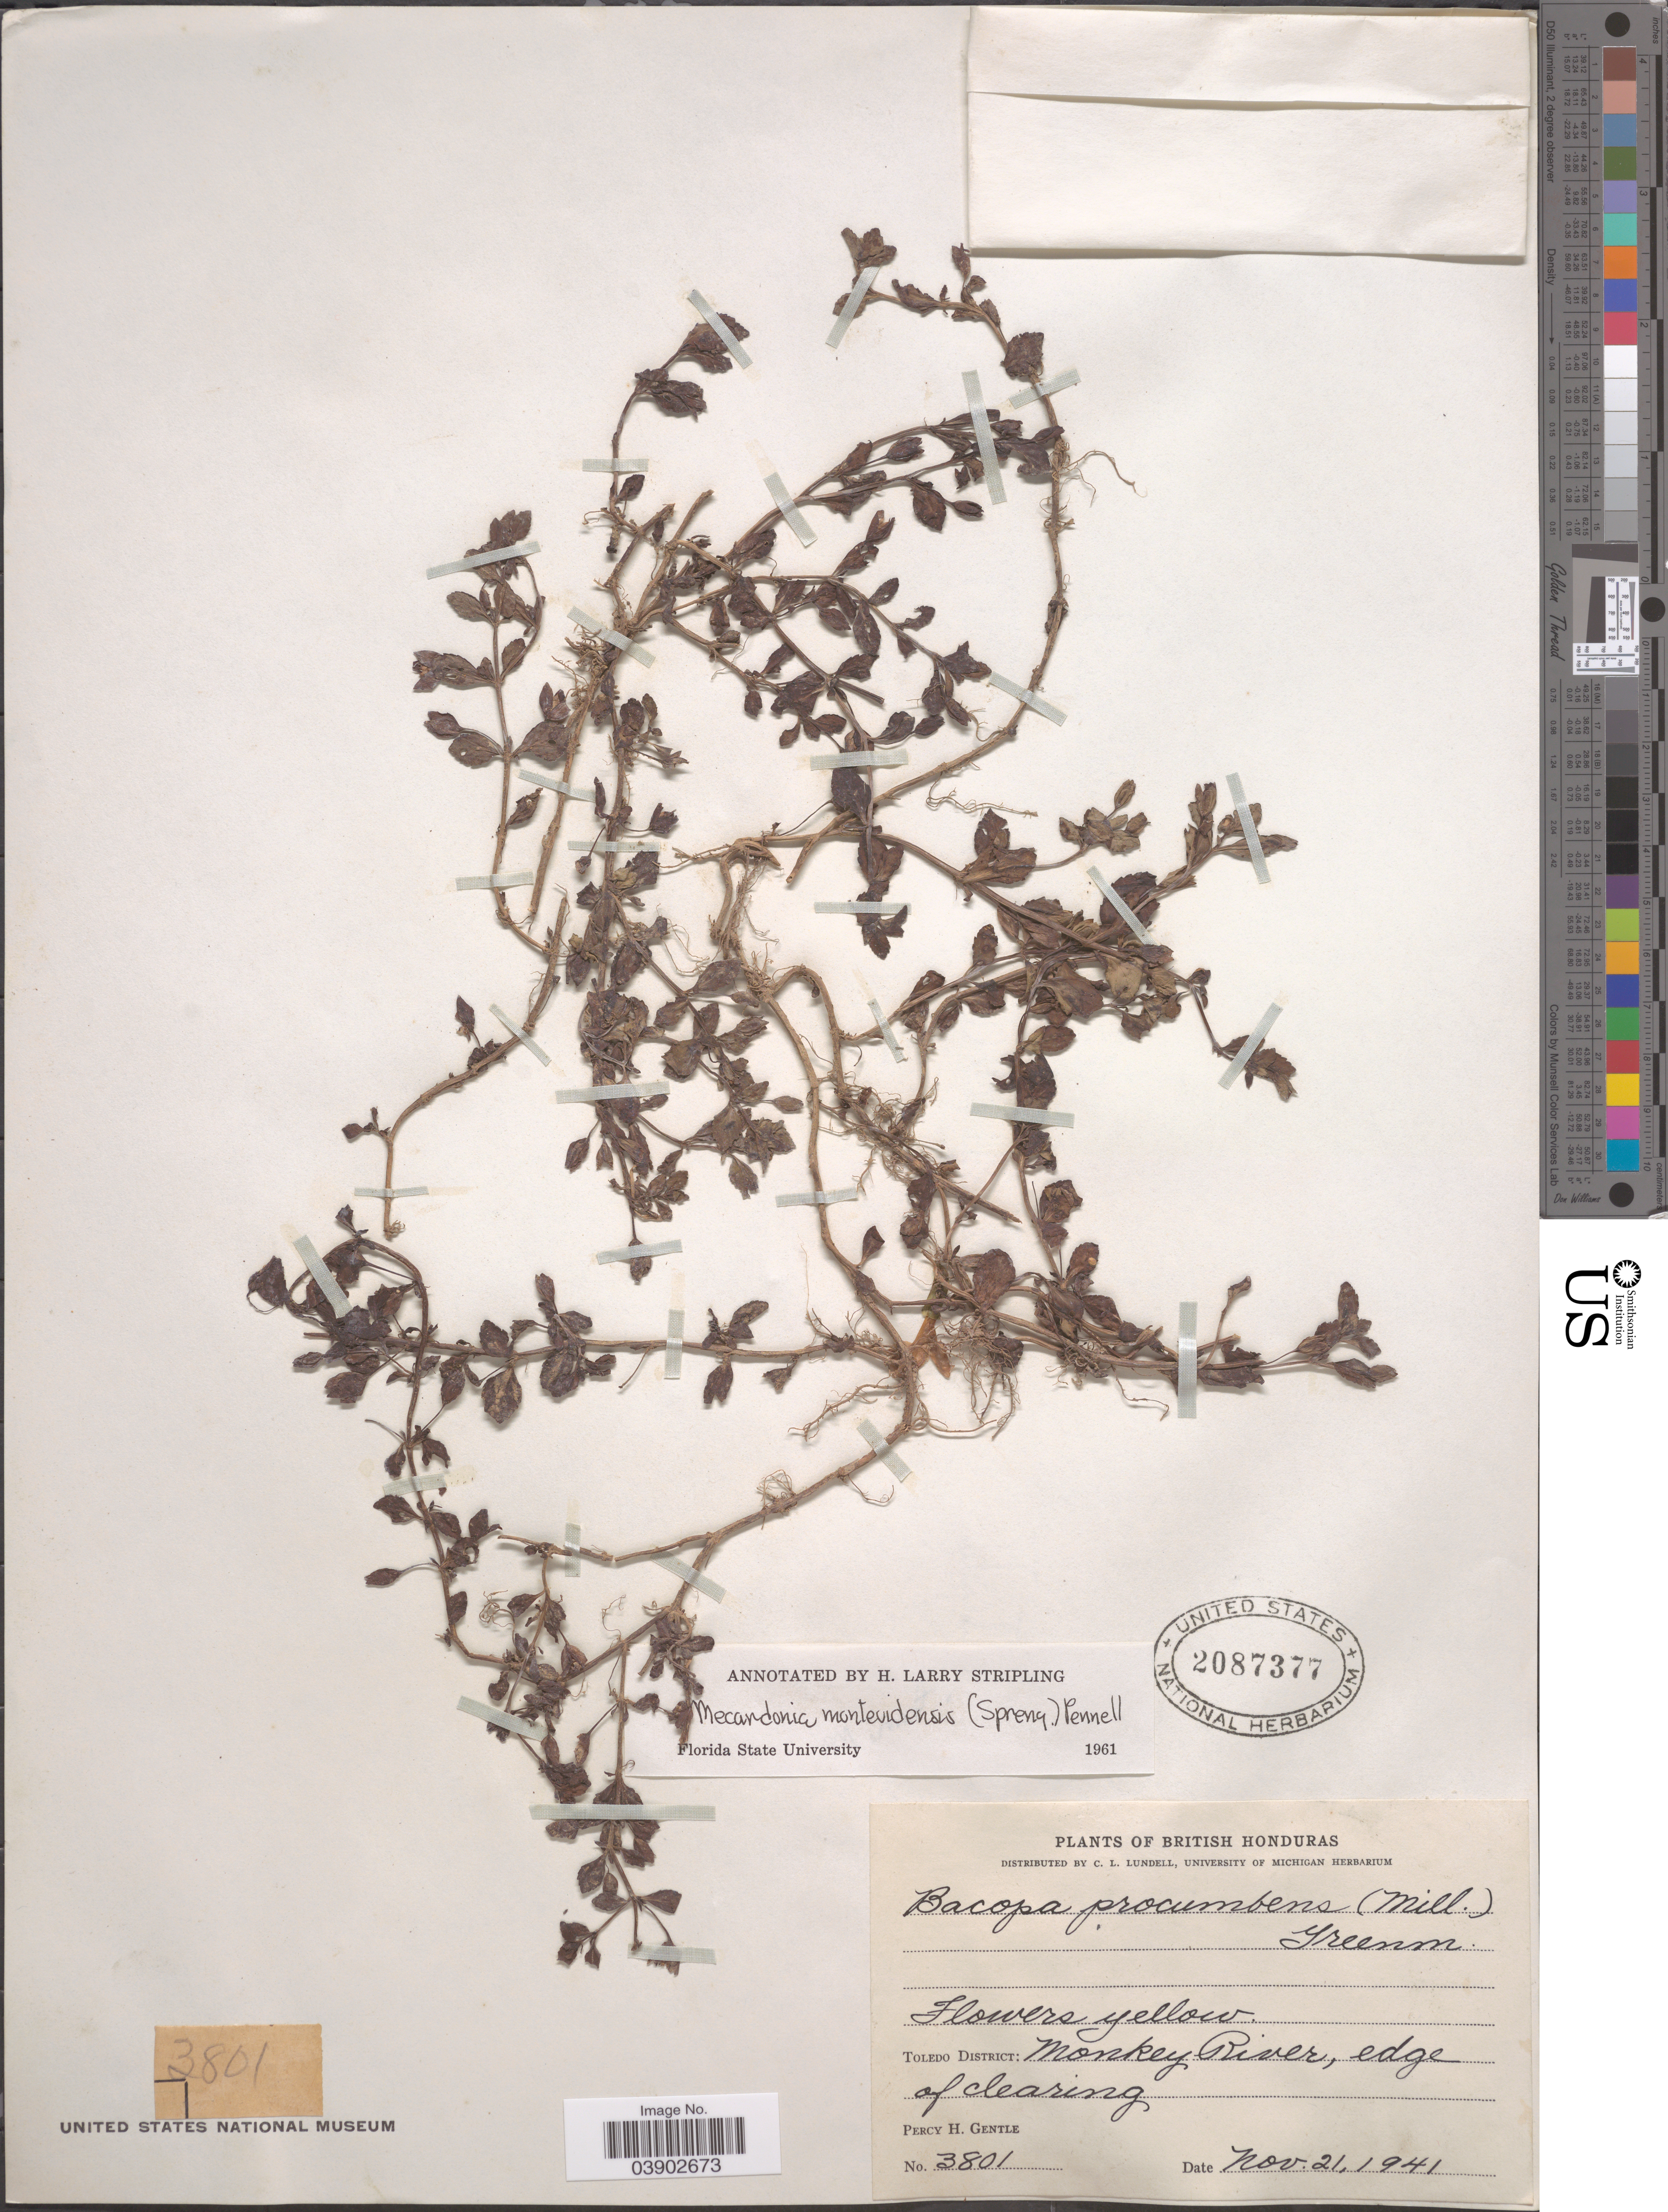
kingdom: Plantae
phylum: Tracheophyta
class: Magnoliopsida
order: Lamiales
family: Plantaginaceae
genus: Mecardonia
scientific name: Mecardonia procumbens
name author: (Mill.) Small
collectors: P. H. Gentle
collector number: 3801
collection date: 1941-11-21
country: Belize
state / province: Toledo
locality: British Honduras. Toledo District: Monkey River, edge of clearing.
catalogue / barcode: US 2087377